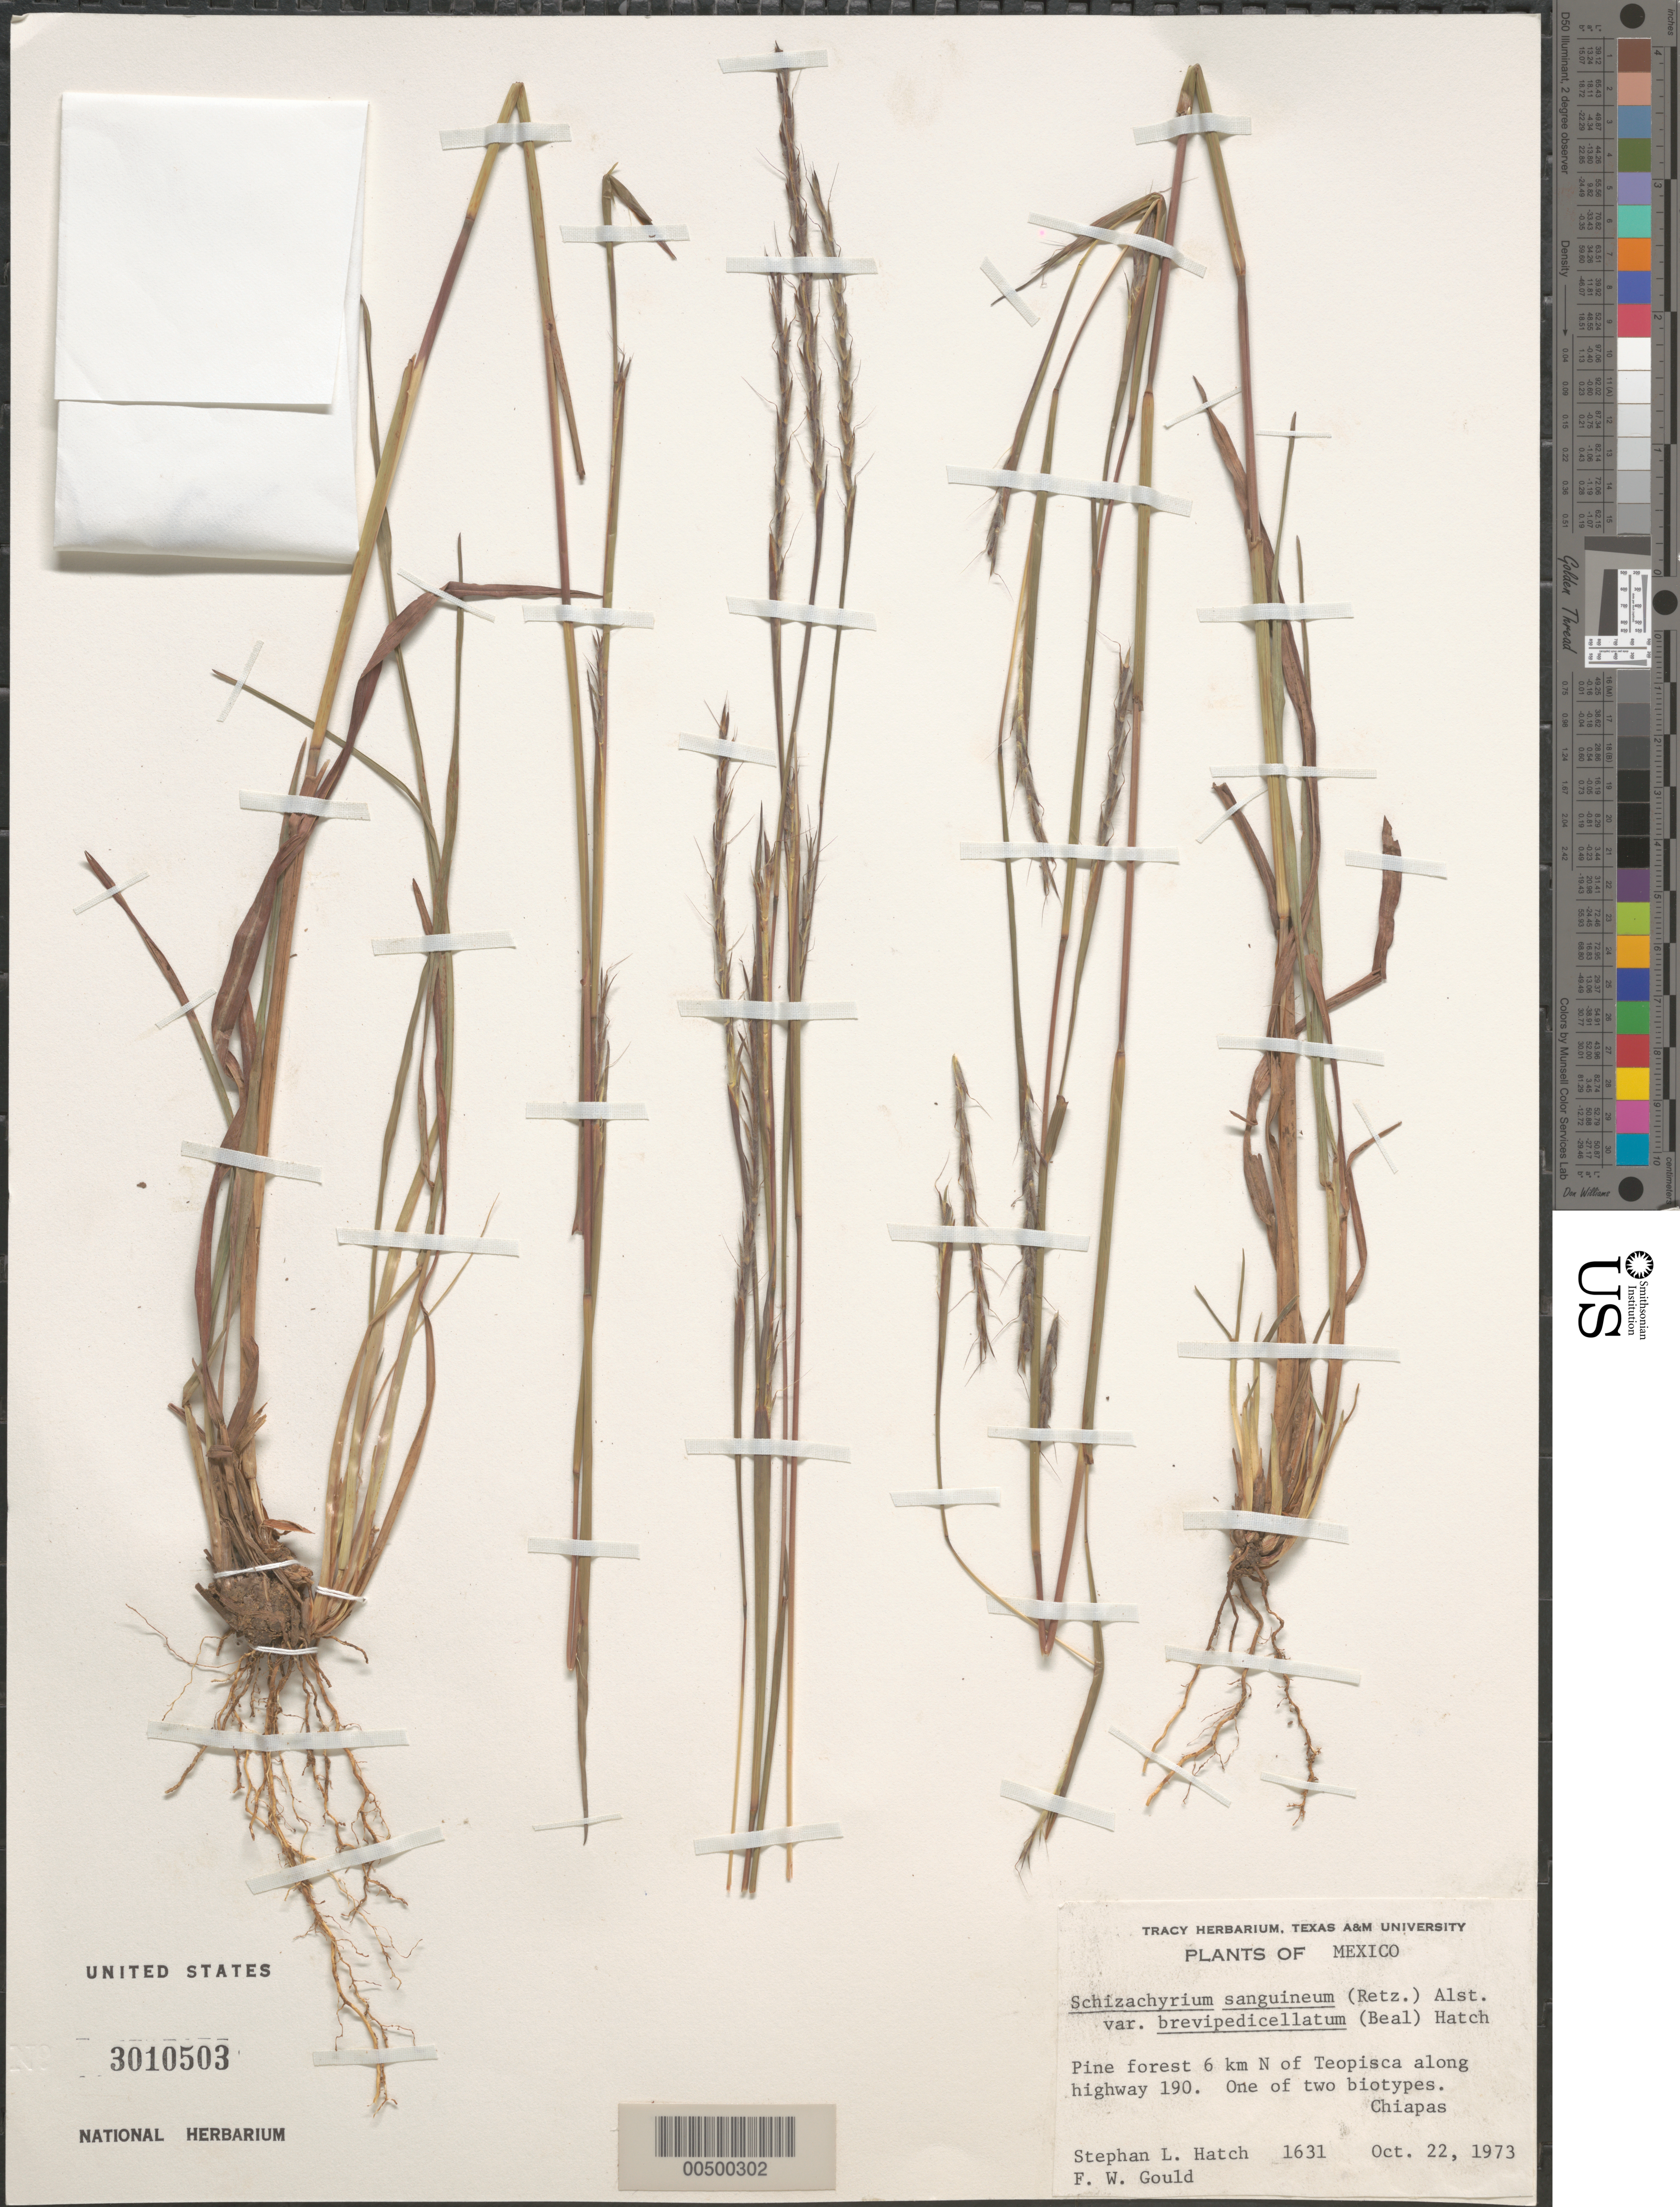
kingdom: Plantae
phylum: Tracheophyta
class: Liliopsida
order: Poales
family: Poaceae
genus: Schizachyrium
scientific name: Schizachyrium sanguineum var. brevipedicellatum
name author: (W.J. Beal) S.L. Hatch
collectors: S. Hatch & F. W. Gould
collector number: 1631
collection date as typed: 22 Oct 1973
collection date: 1973-10-22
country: Mexico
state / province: Chiapas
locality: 6 km N of Teopisca along hwy 190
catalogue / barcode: US 3010503